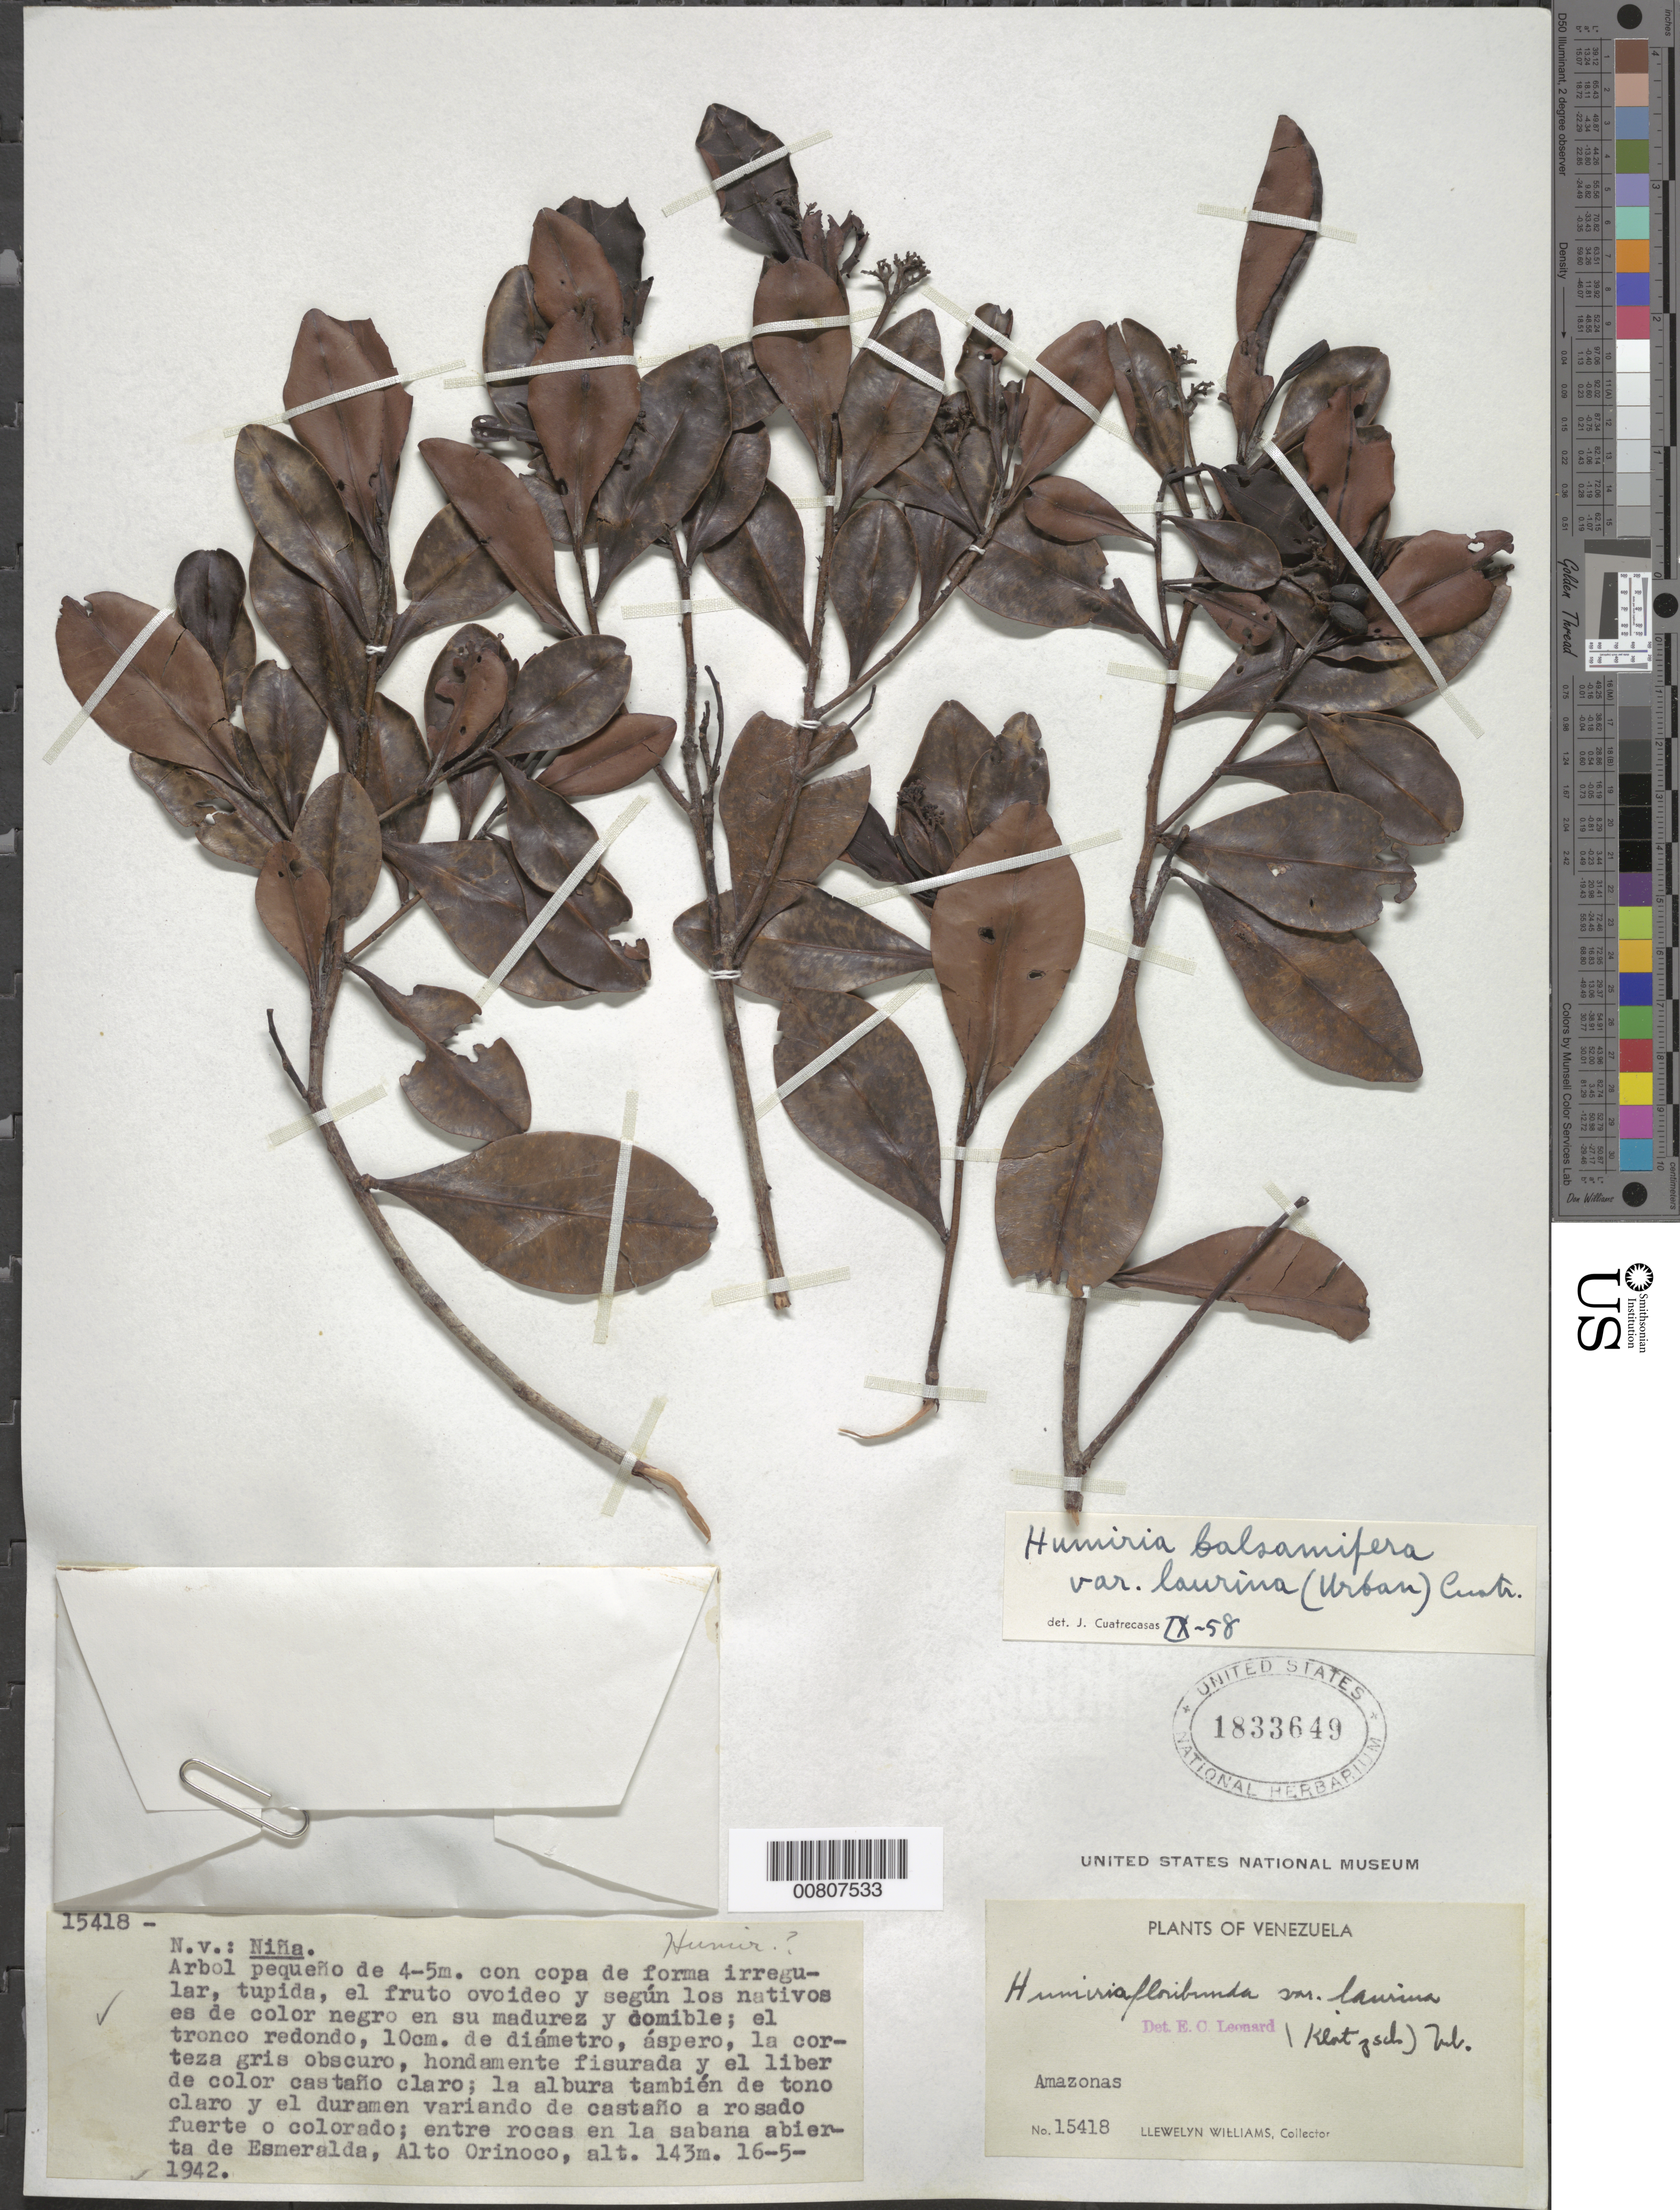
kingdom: Plantae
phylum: Tracheophyta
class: Magnoliopsida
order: Malpighiales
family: Humiriaceae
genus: Humiria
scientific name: Humiria balsamifera var. laurina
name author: Cuatrec.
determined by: Cuatrecasas, J.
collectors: Ll. Williams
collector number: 15418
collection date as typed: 16-May-42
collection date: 1942-05-16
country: Venezuela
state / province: Amazonas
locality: Esmeralda, Alto Orinoco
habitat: Among rocks in open savanna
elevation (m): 143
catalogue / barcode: US 1833649